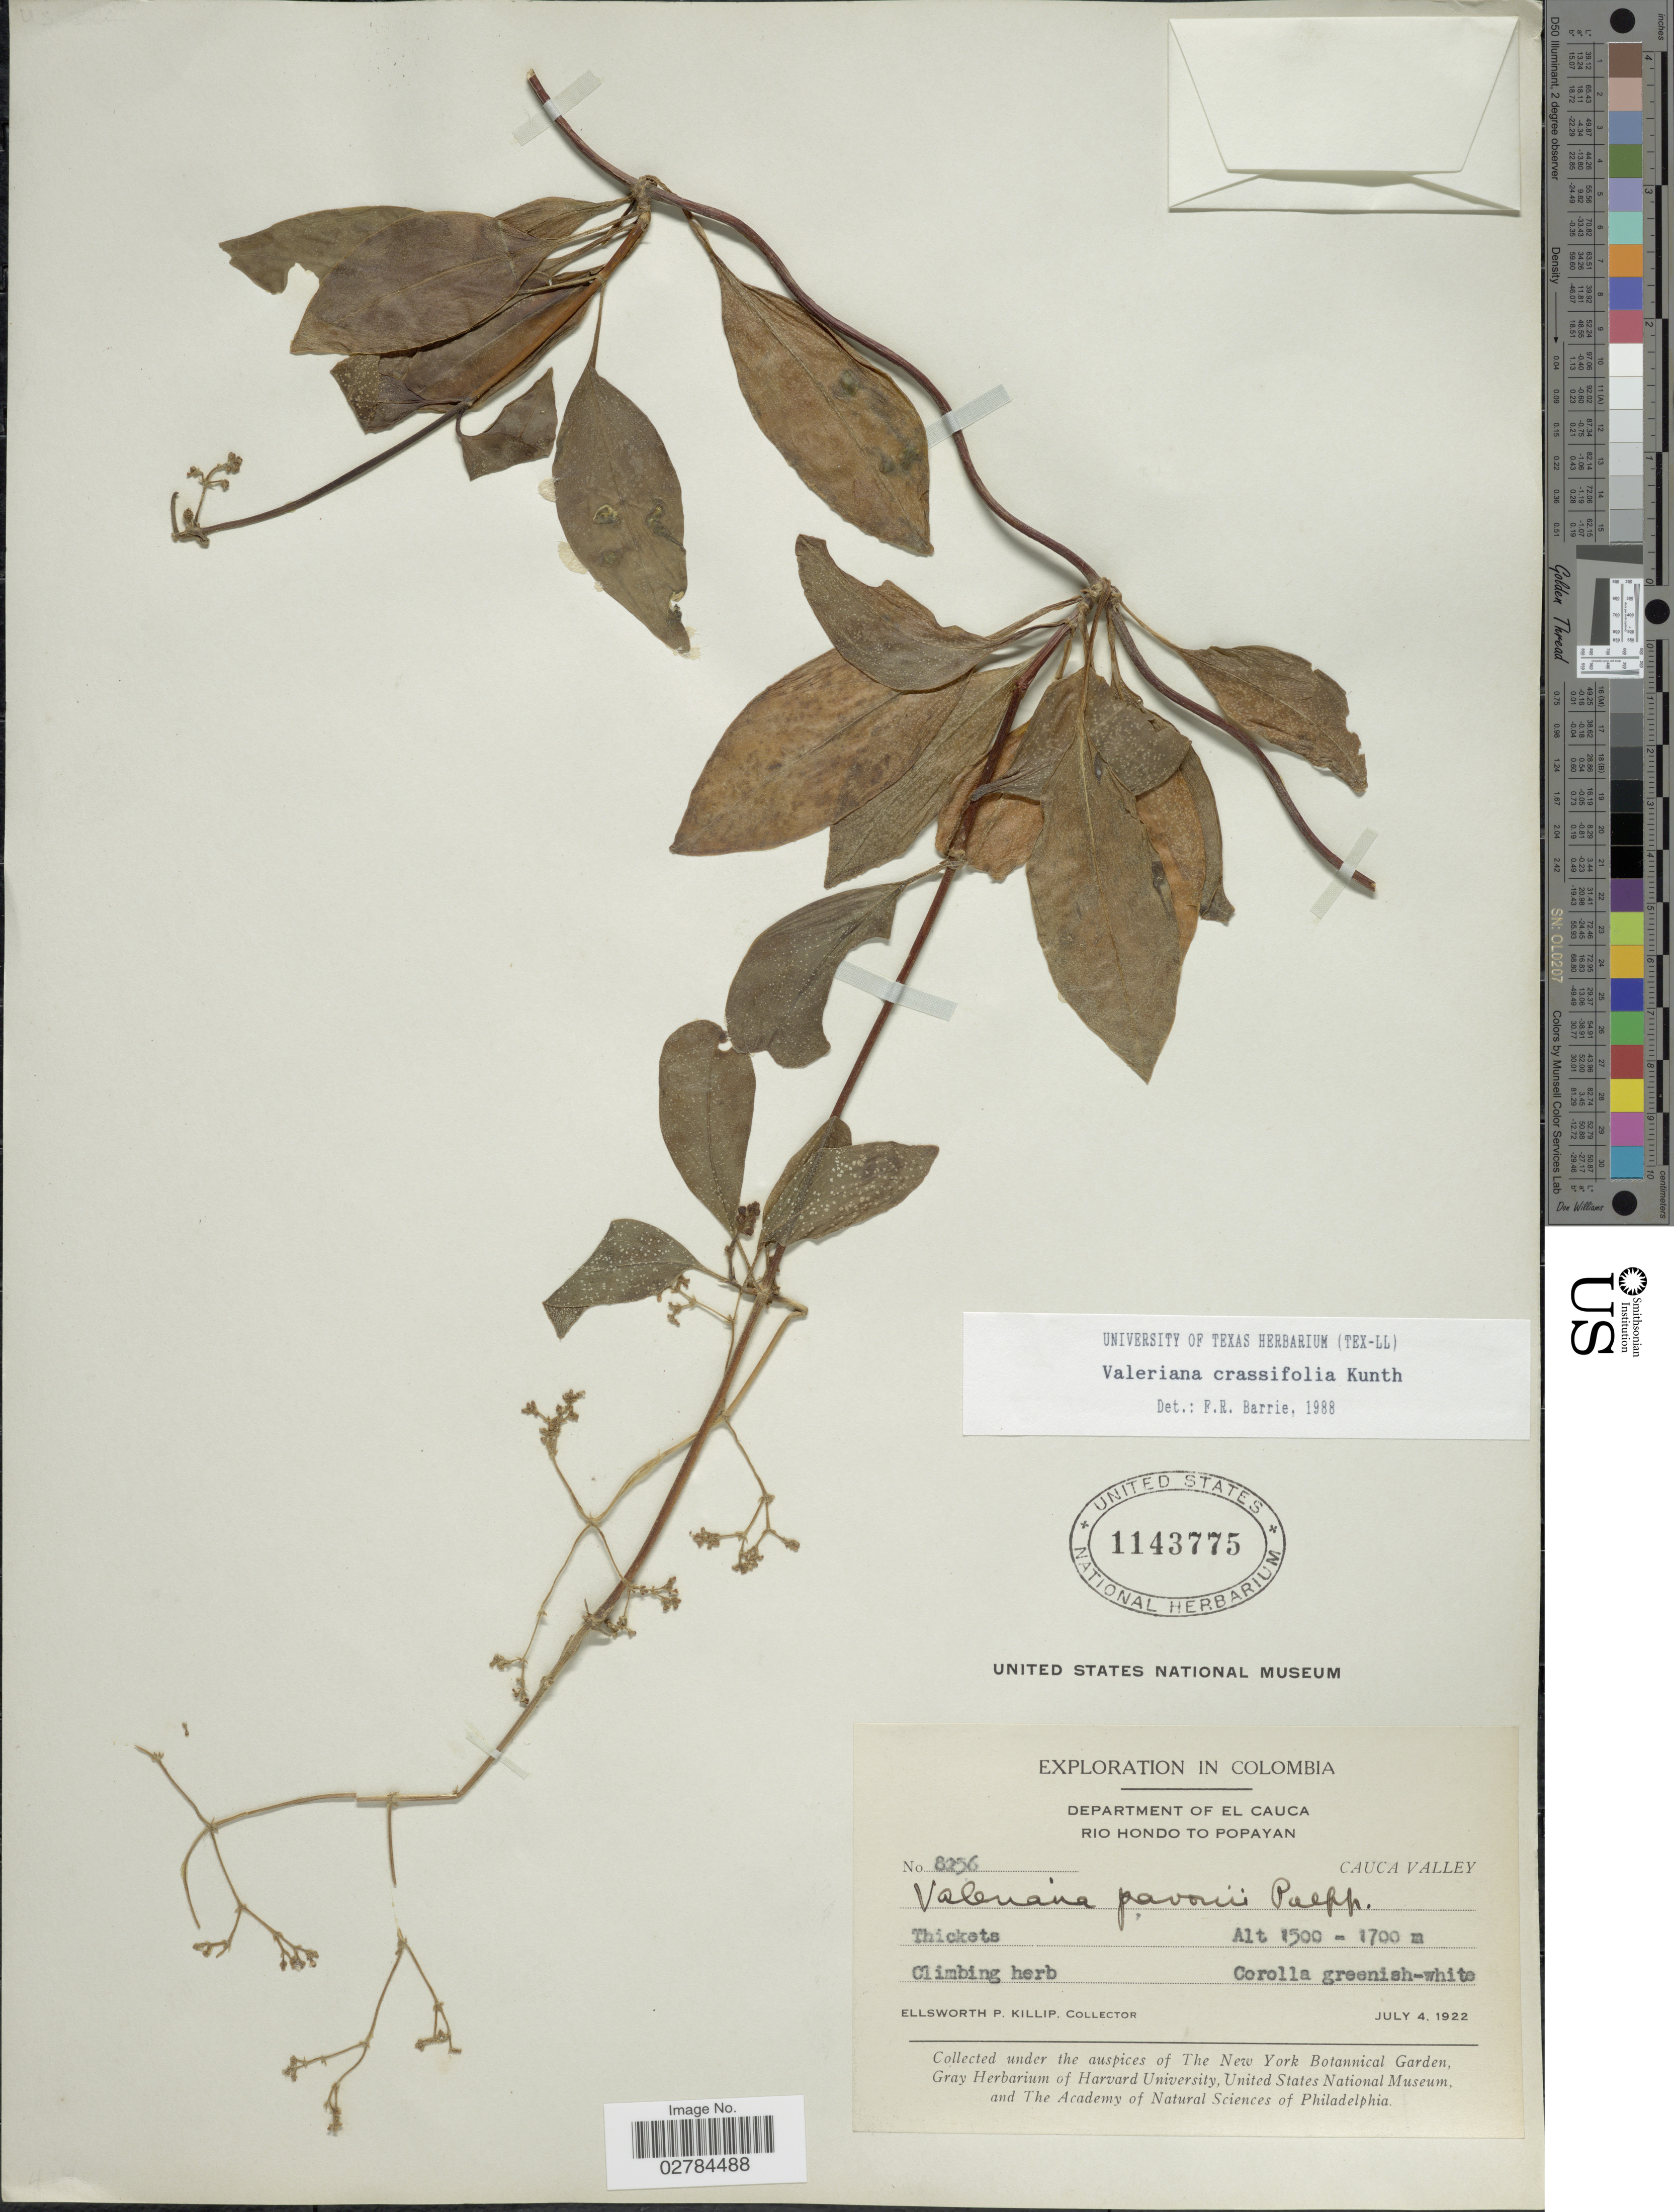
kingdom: Plantae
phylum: Tracheophyta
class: Magnoliopsida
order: Dipsacales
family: Caprifoliaceae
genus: Valeriana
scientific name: Valeriana crassifolia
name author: Kunth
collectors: E. P. Killip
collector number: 8256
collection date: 1922-07-04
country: Colombia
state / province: Cauca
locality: Department of El Cauca. Rio Hondo to Popayan. Cauca Valley.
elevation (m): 1500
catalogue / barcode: US 1143775